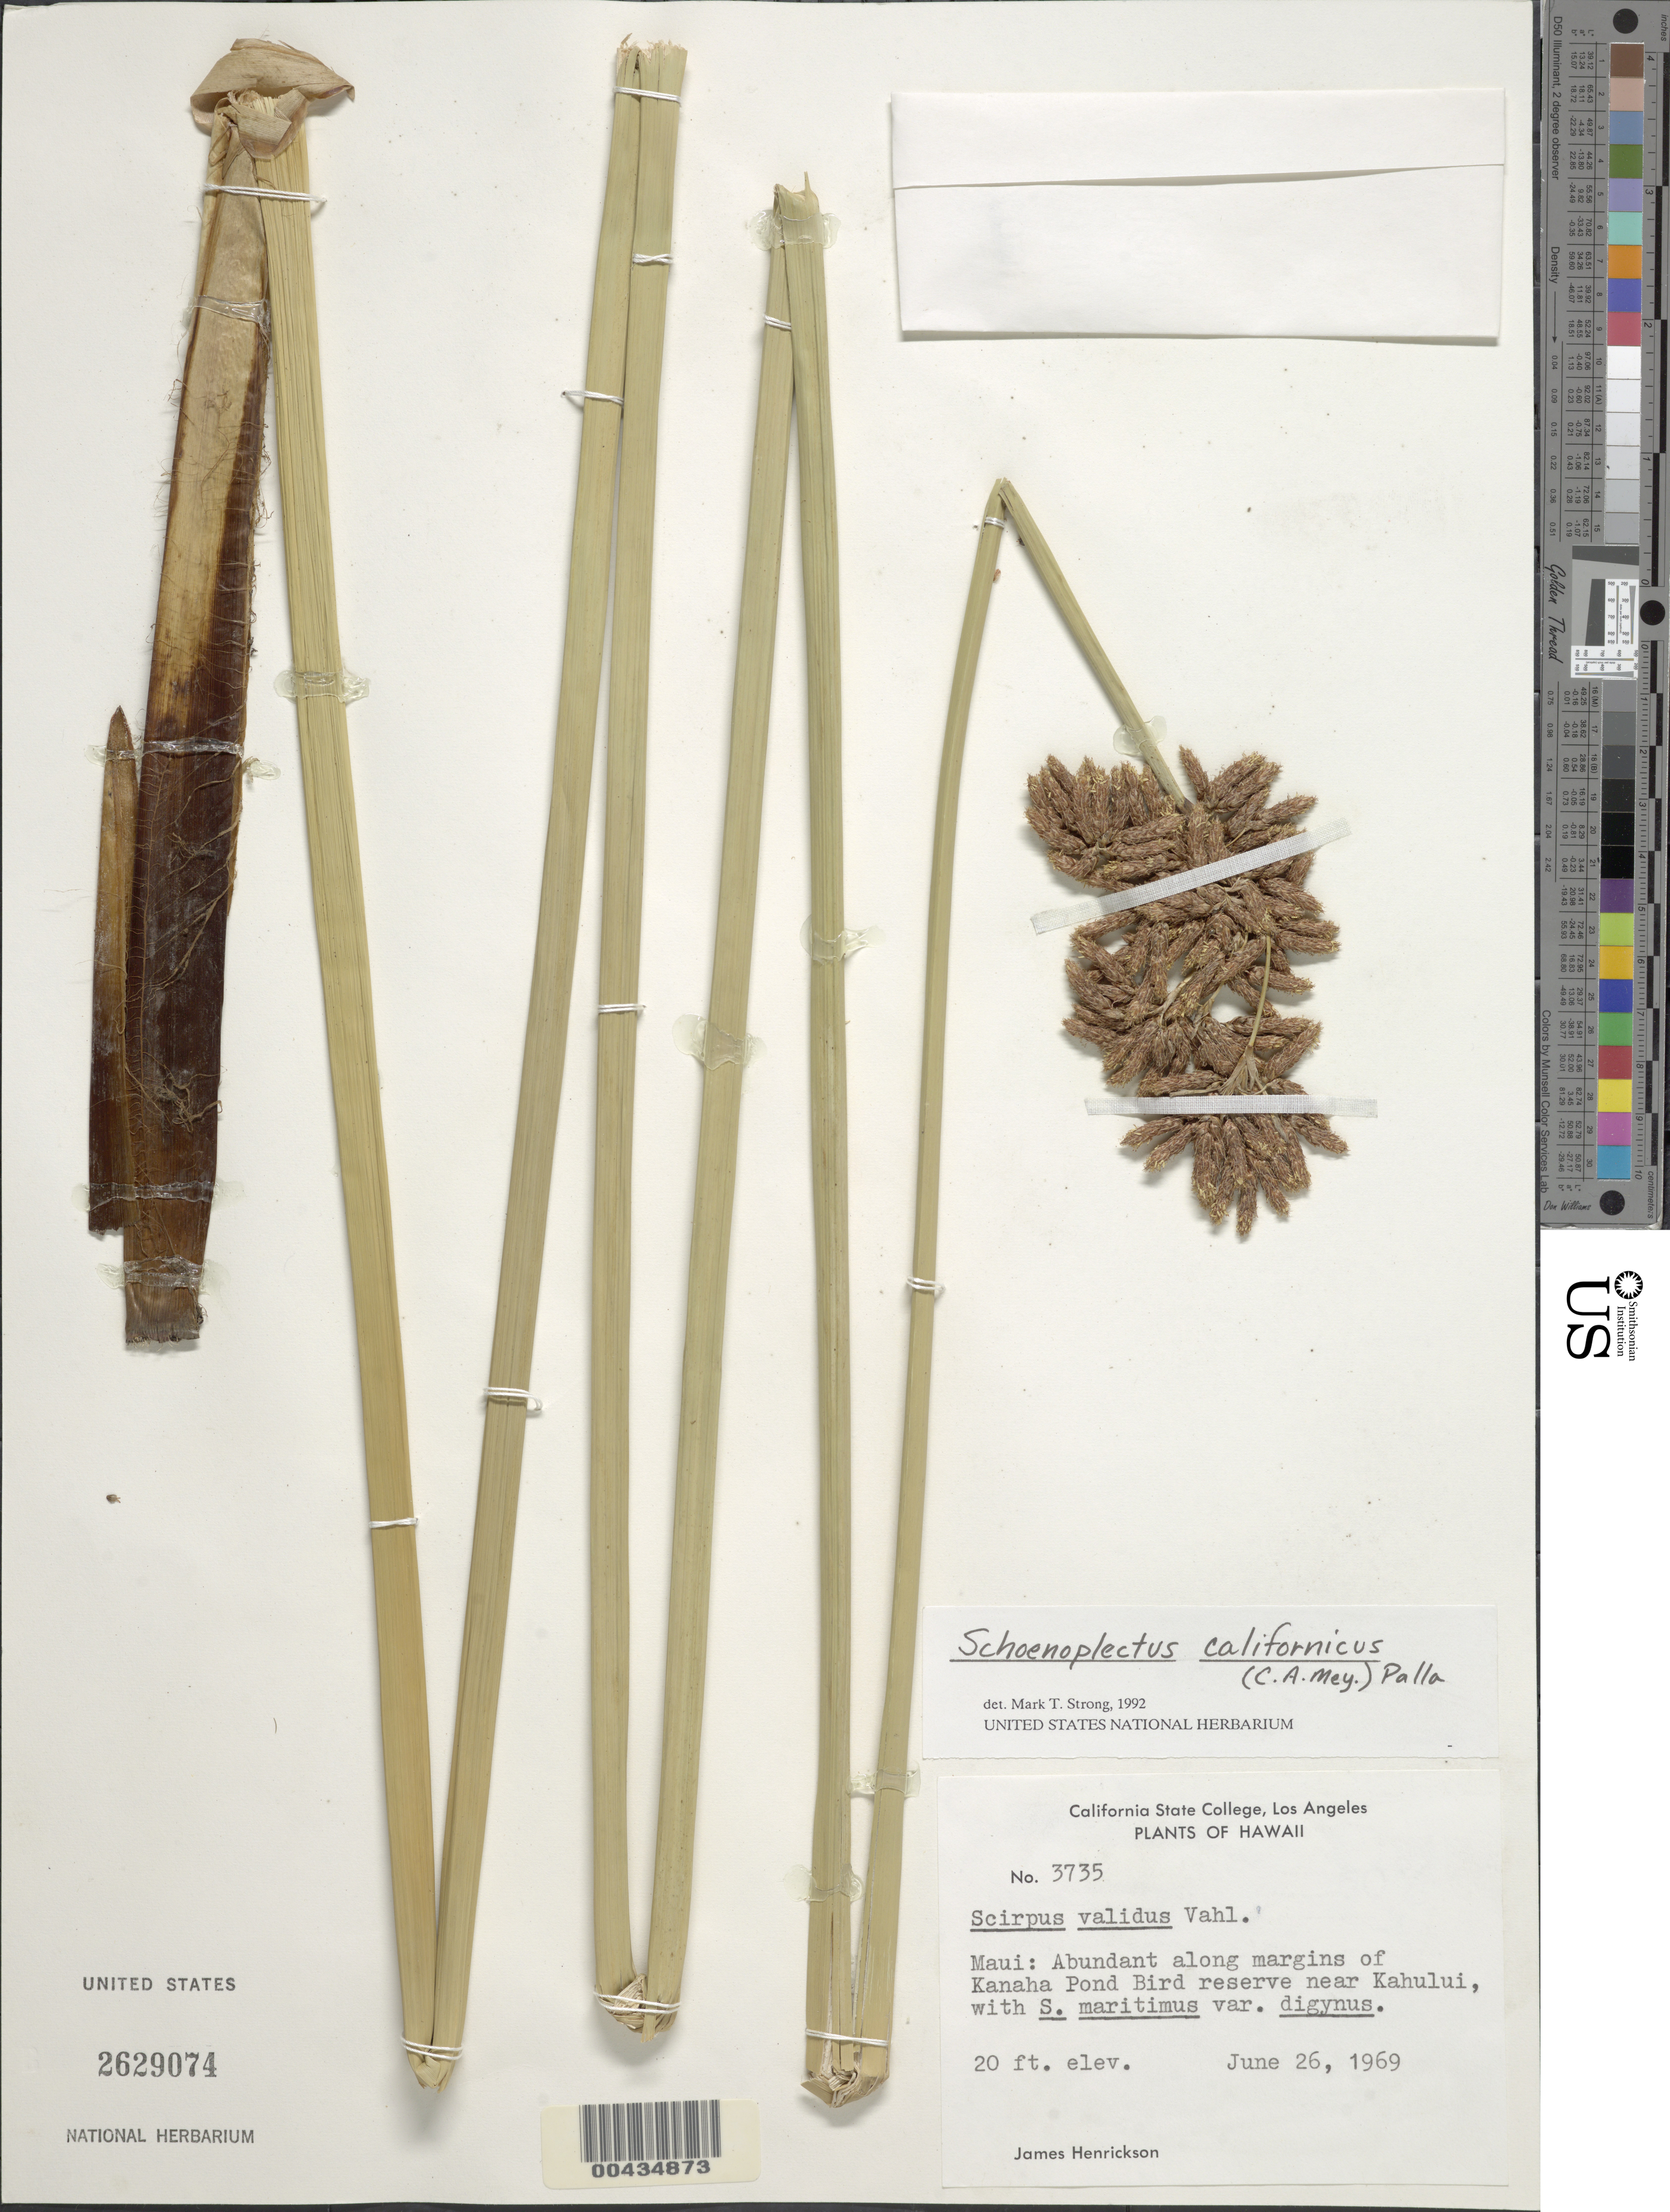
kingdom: Plantae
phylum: Tracheophyta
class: Liliopsida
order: Poales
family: Cyperaceae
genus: Schoenoplectus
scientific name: Schoenoplectus californicus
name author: (C.A. Mey.) Soják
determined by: Strong, M. T., (US), Smithsonian Institution - National Museum of Natural History (UNITED STATES)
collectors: J. S. Henrickson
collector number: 3735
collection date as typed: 26 Jun 1969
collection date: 1969-06-26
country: United States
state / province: Hawaii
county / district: Maui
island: Maui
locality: Kanaha Pond Bird Reserve near Kahului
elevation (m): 6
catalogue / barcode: US 2629074